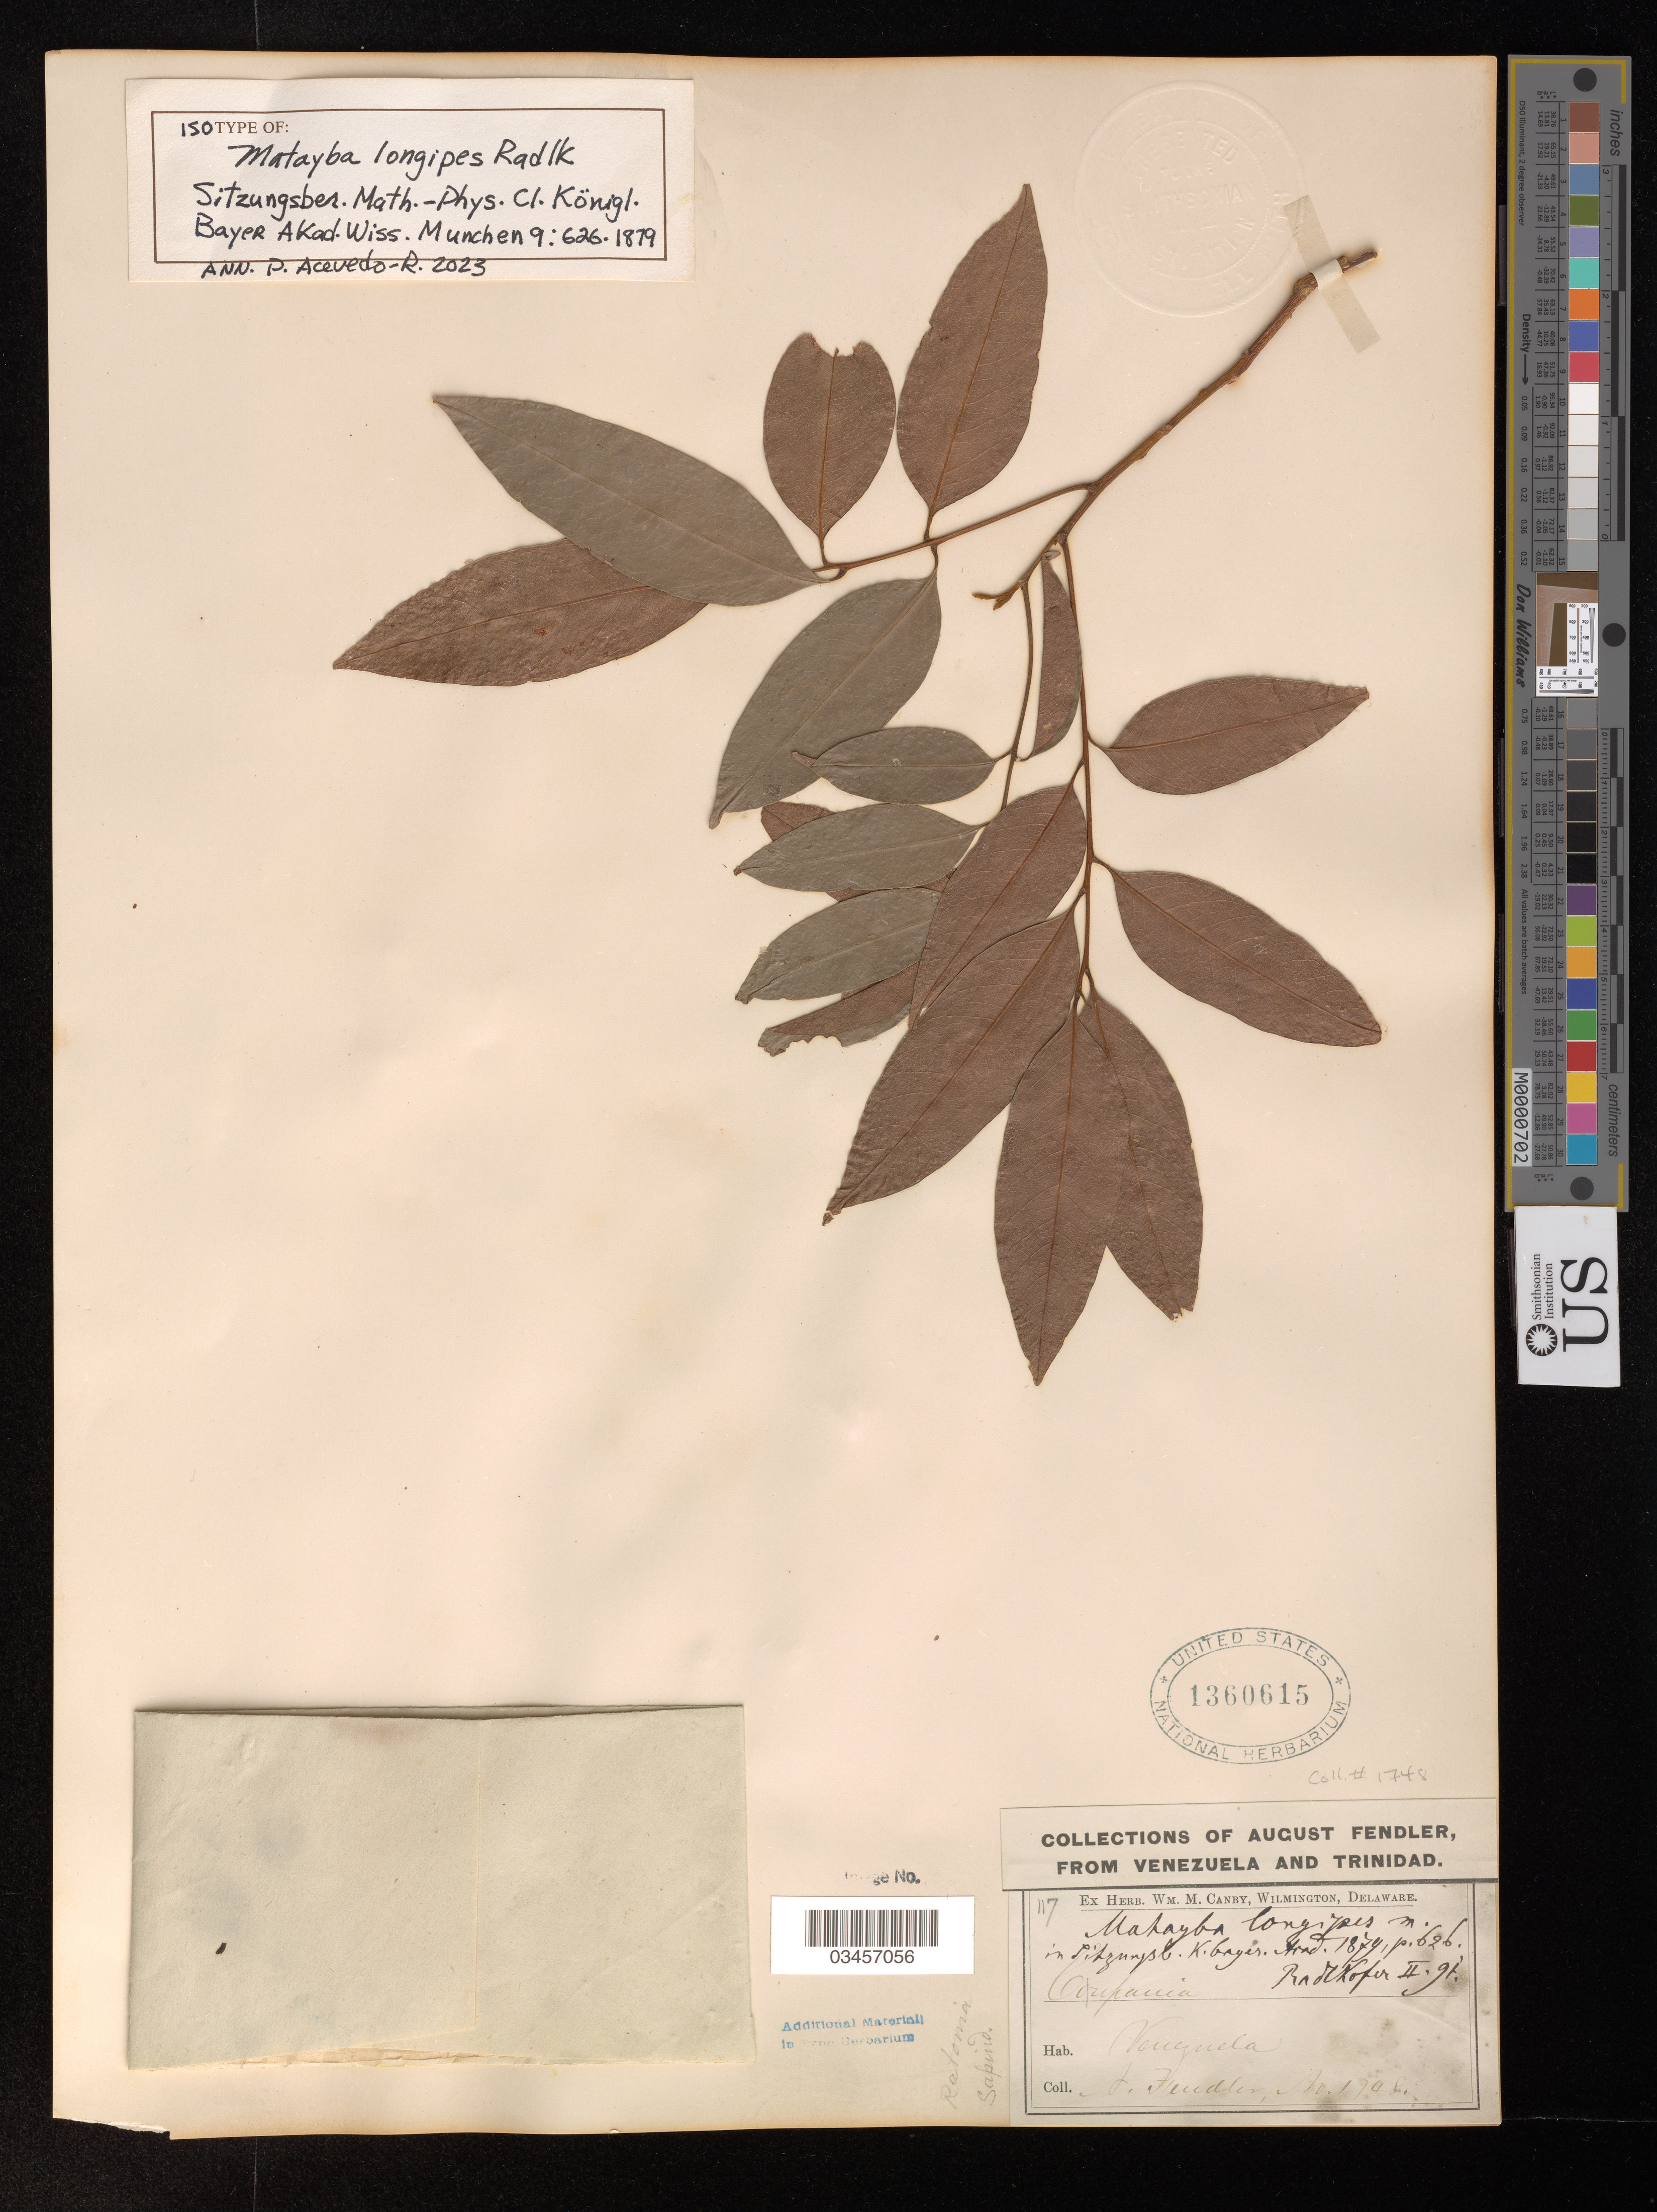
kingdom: Plantae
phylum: Tracheophyta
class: Magnoliopsida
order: Sapindales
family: Sapindaceae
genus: Matayba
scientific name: Matayba longipes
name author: Radlk.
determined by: Acevedo-Rodriguez, P., (US), Smithsonian Institution - National Museum of Natural History (UNITED STATES)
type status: Isotype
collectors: A. Fendler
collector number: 1748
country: Venezuela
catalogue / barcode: US 1360615